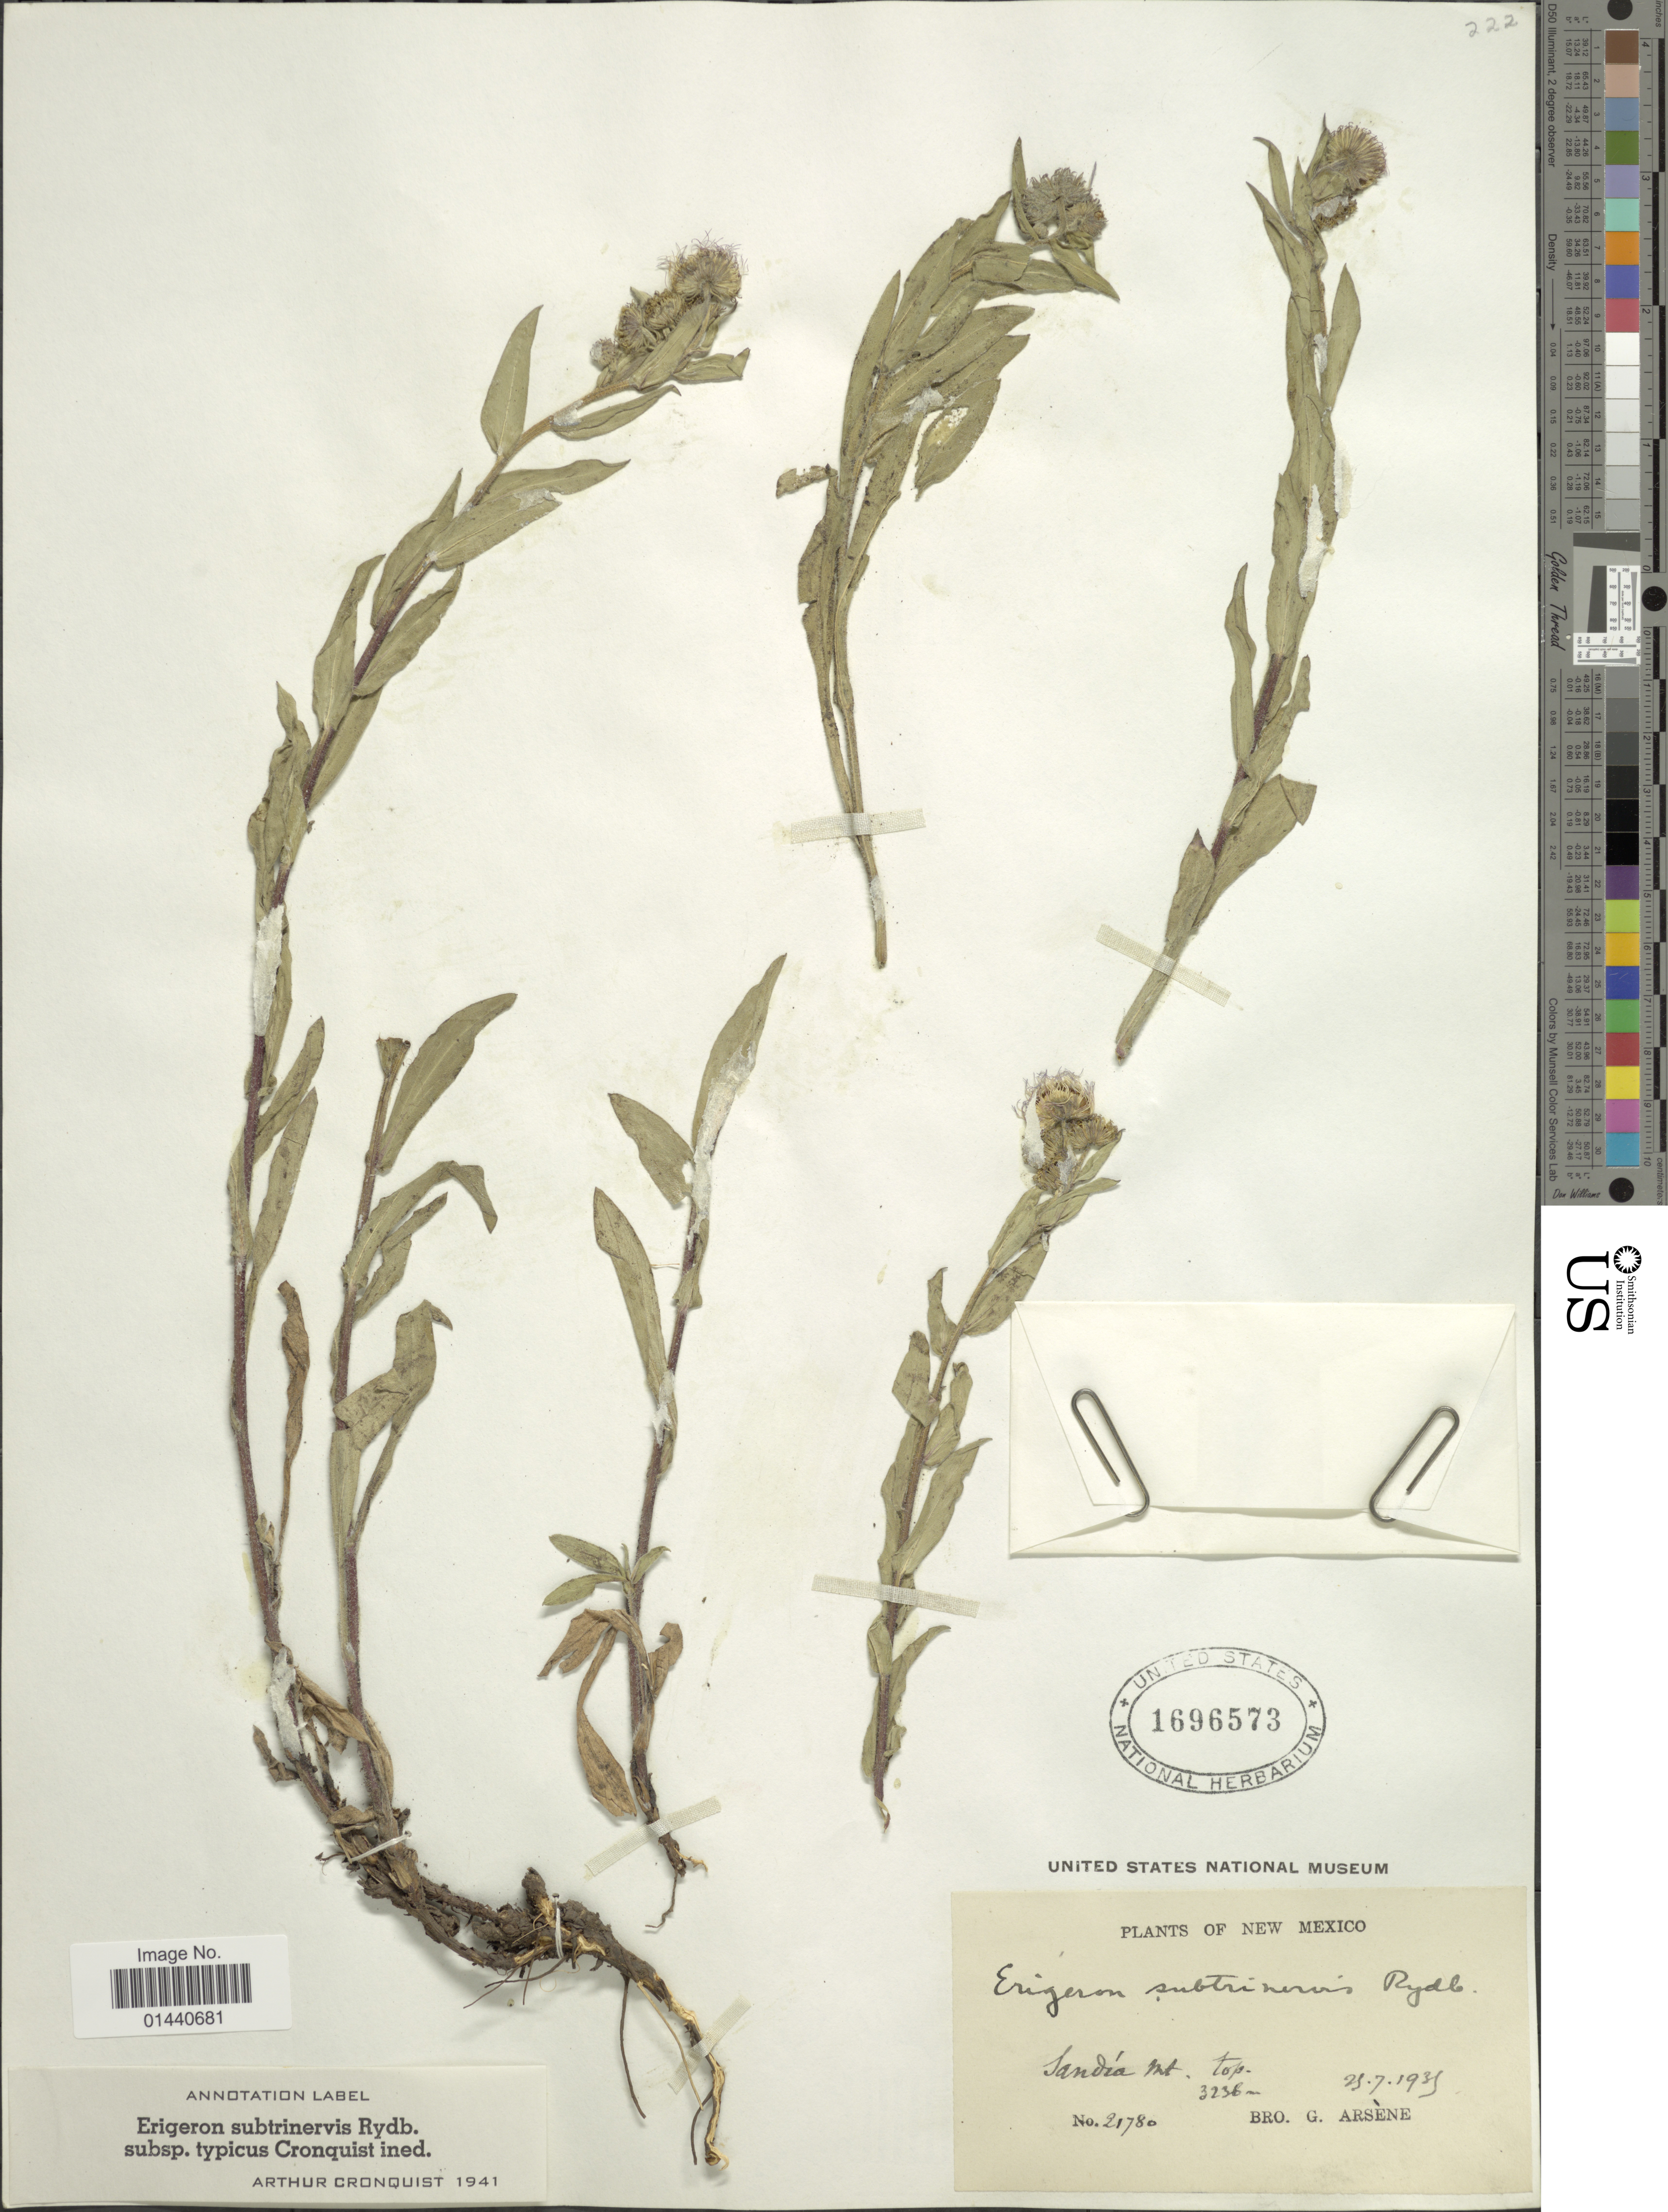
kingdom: Plantae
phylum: Tracheophyta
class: Magnoliopsida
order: Asterales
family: Asteraceae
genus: Erigeron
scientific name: Erigeron subtrinervis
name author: Rydb. ex Porter & Britton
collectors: Bro. G. Arsène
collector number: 21780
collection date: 1935-07-25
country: United States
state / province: New Mexico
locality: Sandia Mt. top.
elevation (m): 3236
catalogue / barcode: US 1696573